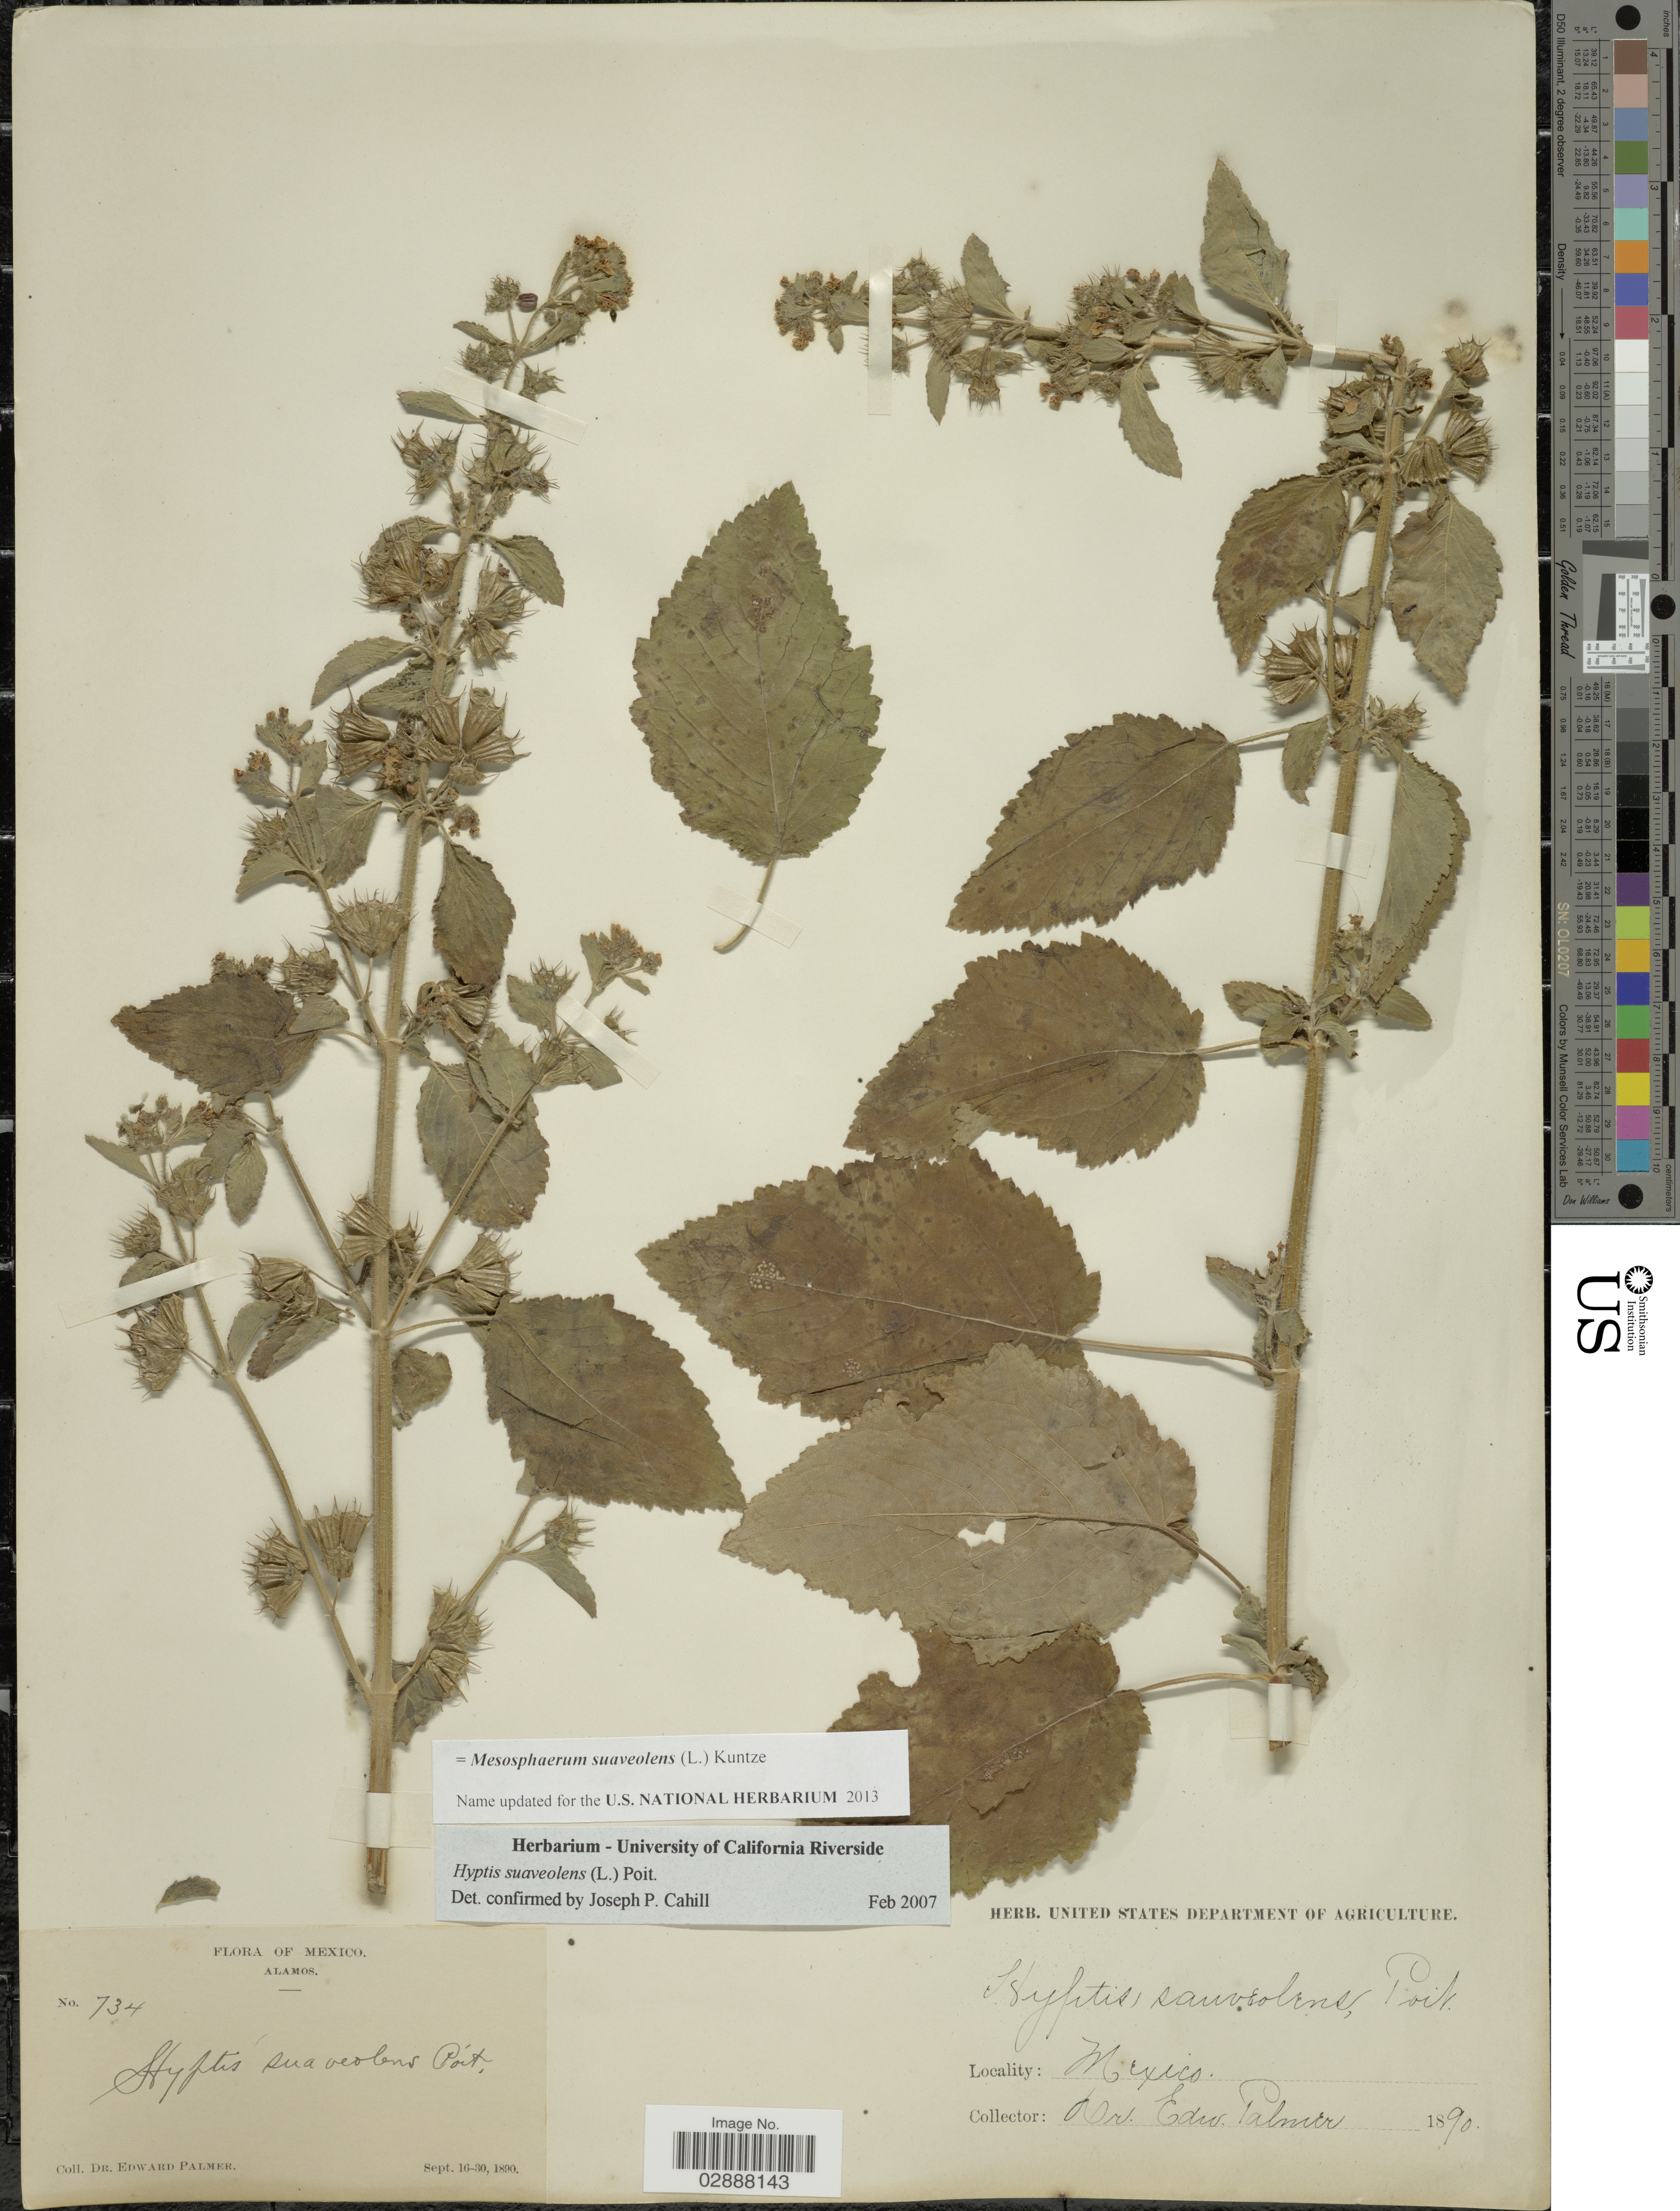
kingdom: Plantae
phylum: Tracheophyta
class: Magnoliopsida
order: Lamiales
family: Lamiaceae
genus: Mesosphaerum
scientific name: Mesosphaerum suaveolens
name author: (L.) Kuntze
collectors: E. Palmer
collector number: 734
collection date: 1890-09-16/1890-09-30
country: Mexico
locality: Alamos.